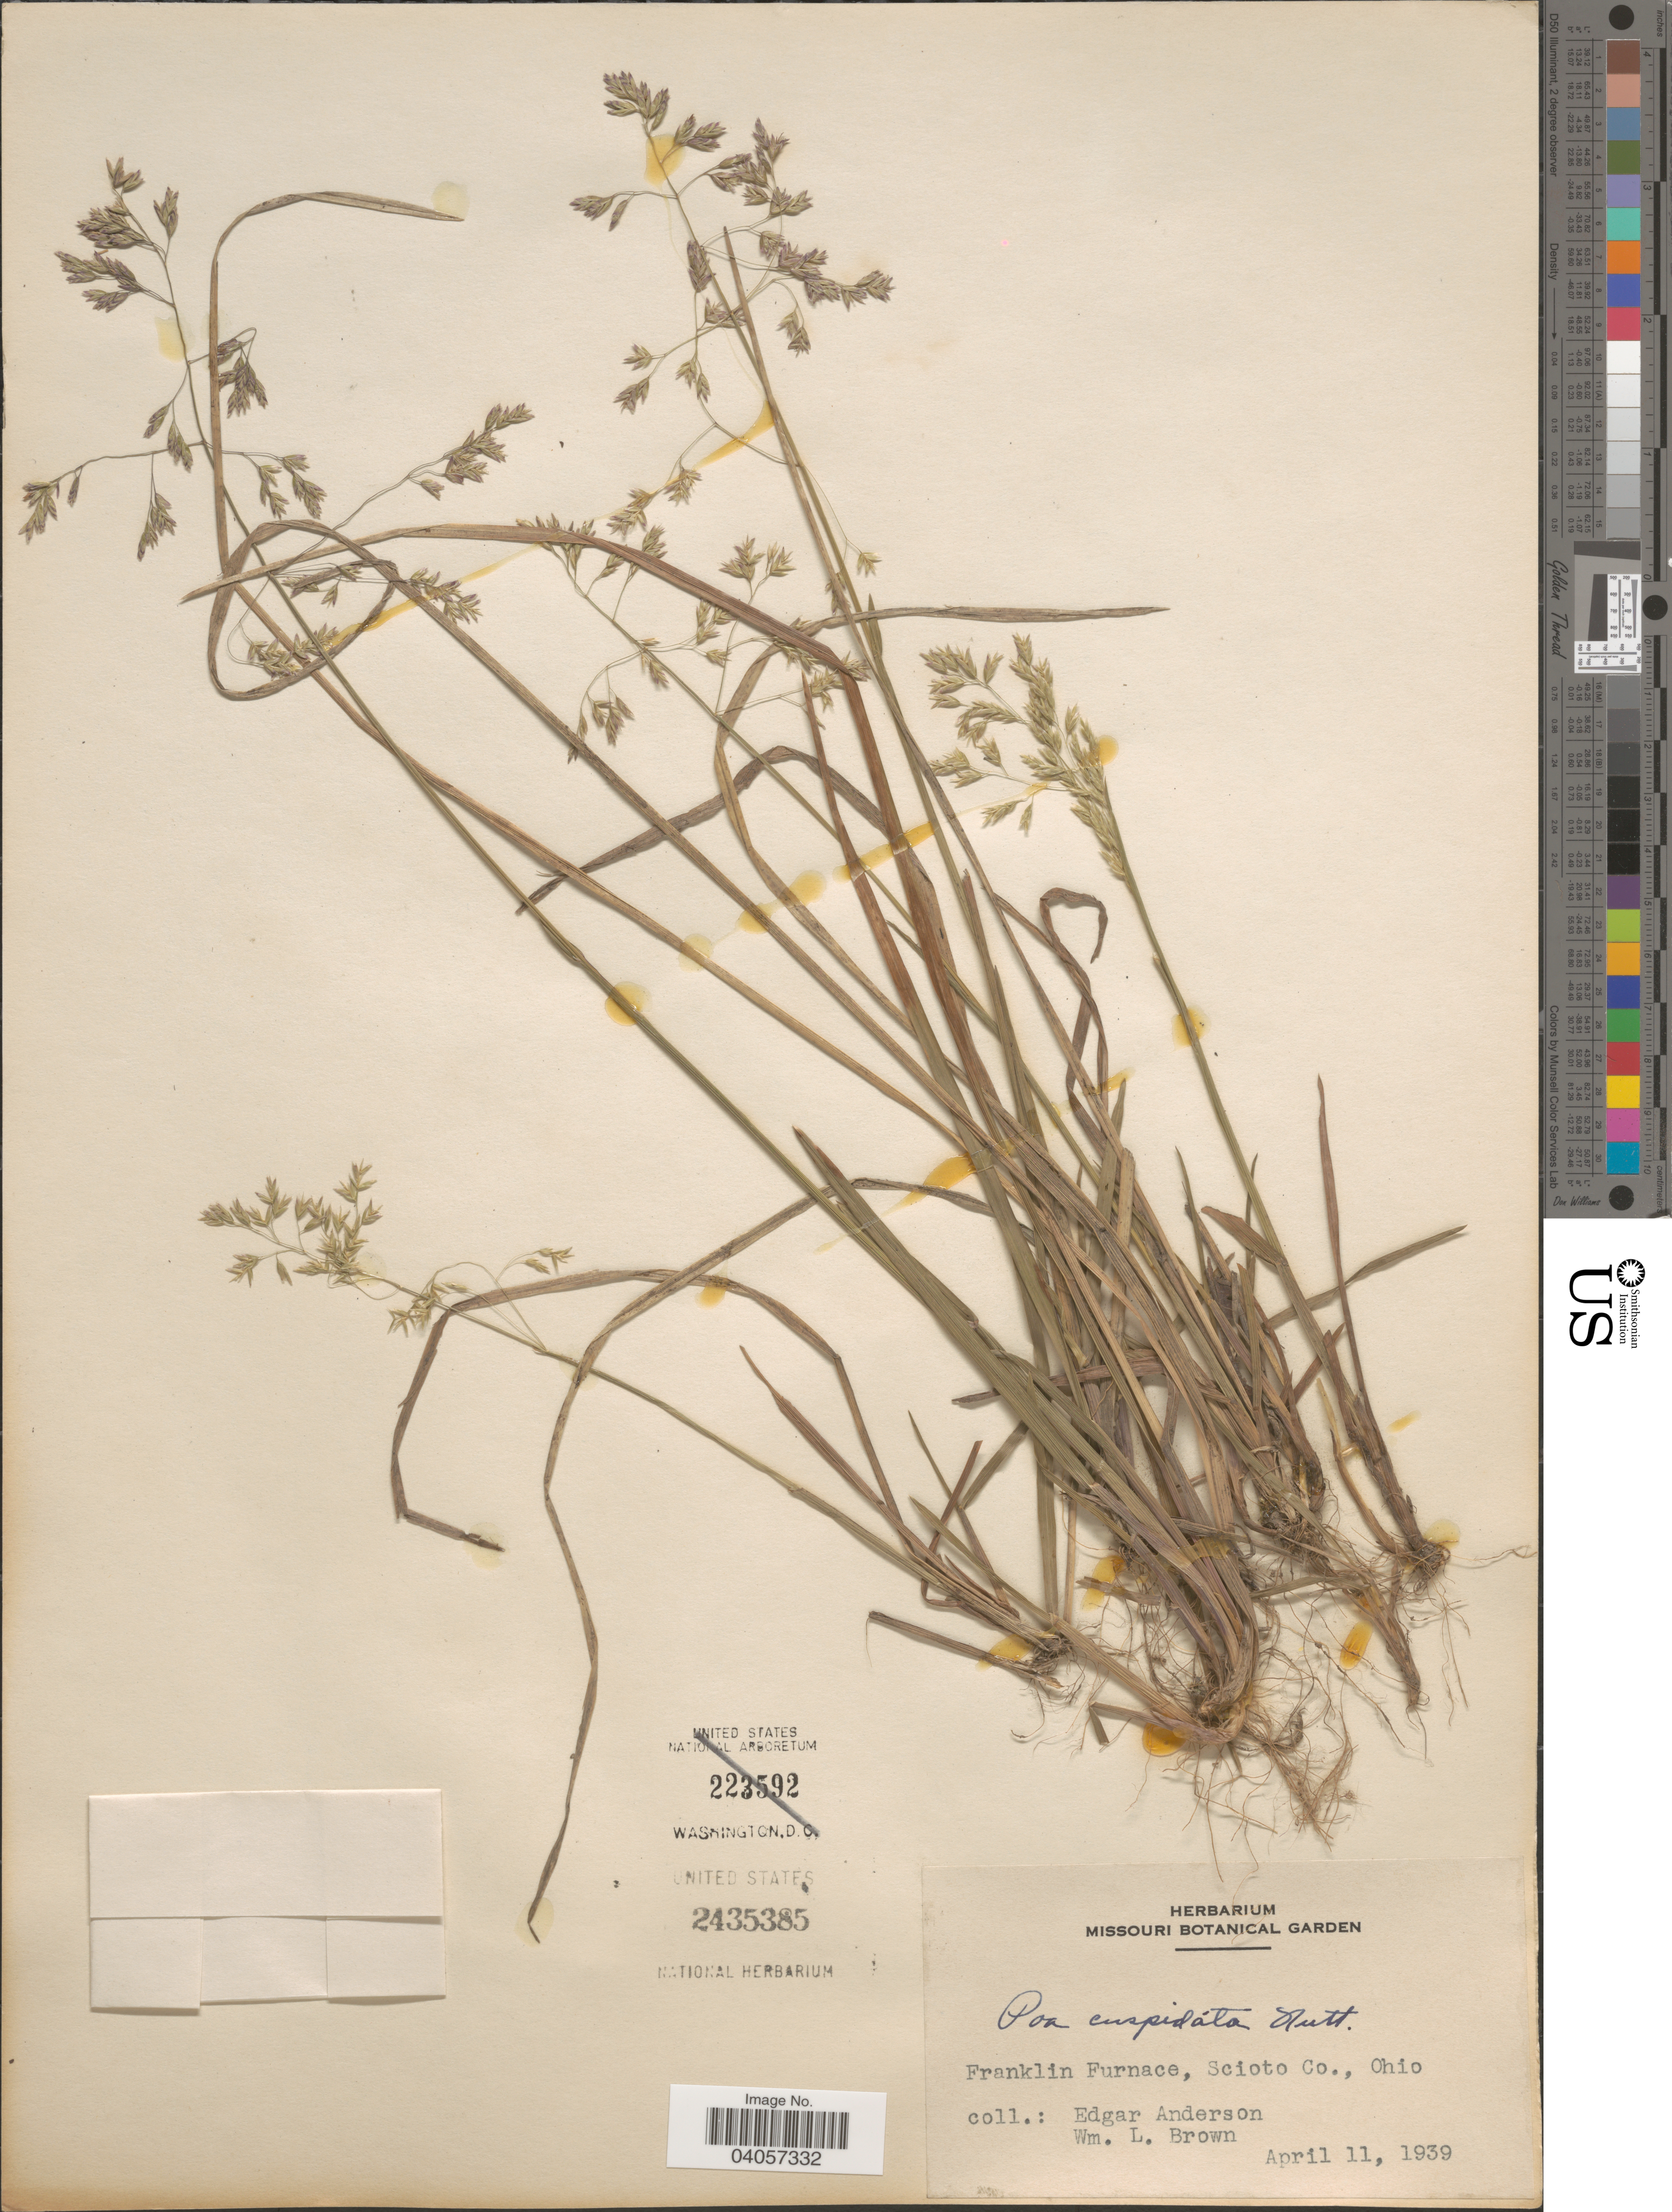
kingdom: Plantae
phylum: Tracheophyta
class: Liliopsida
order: Poales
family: Poaceae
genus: Poa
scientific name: Poa cuspidata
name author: Nutt.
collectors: E. S. Anderson & W. L. Brown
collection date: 1939-04-11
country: United States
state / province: Ohio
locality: Franklin Furnace, Scioto Co.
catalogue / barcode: US 2435385